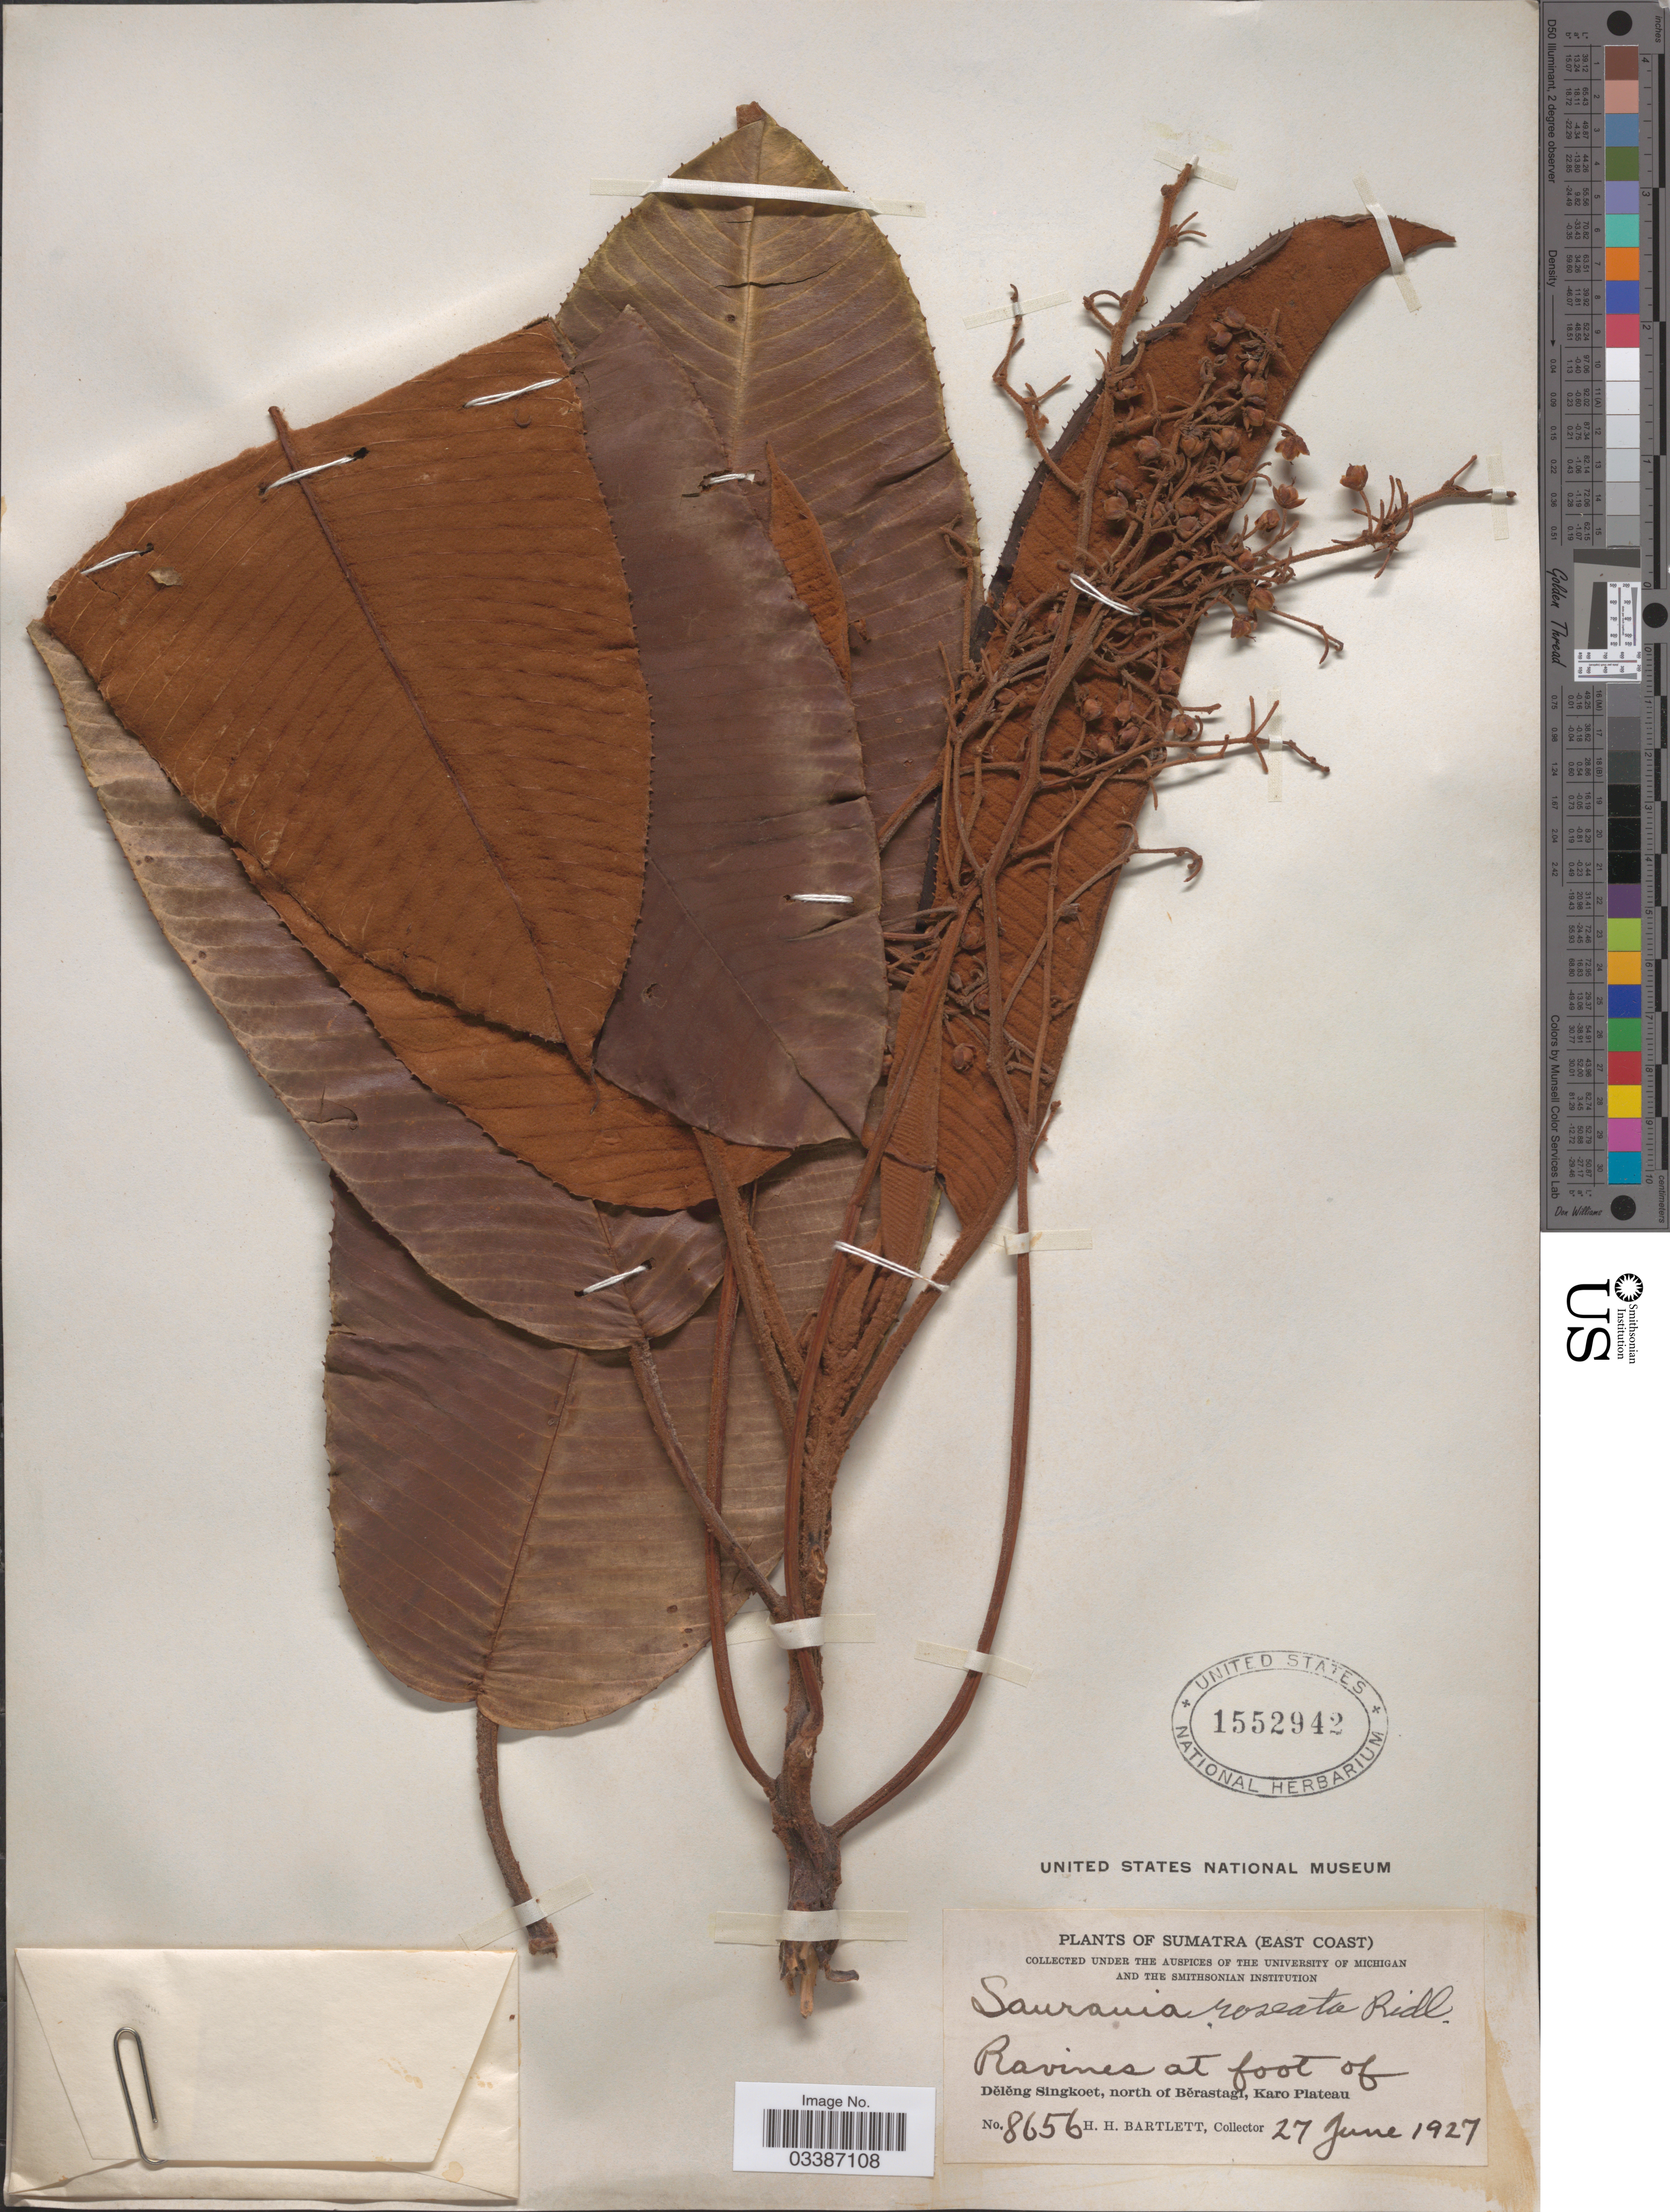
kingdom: Plantae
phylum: Tracheophyta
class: Magnoliopsida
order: Ericales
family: Actinidiaceae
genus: Saurauia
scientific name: Saurauia roseata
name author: Ridl.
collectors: H. H. Bartlett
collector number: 8656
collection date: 1927-06-27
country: Indonesia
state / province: Sumatra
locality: (East Coast). Ravines at foot of Dĕlĕng Singkoet, north of Bĕrastagi, Karo Plateau.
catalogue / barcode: US 1552942